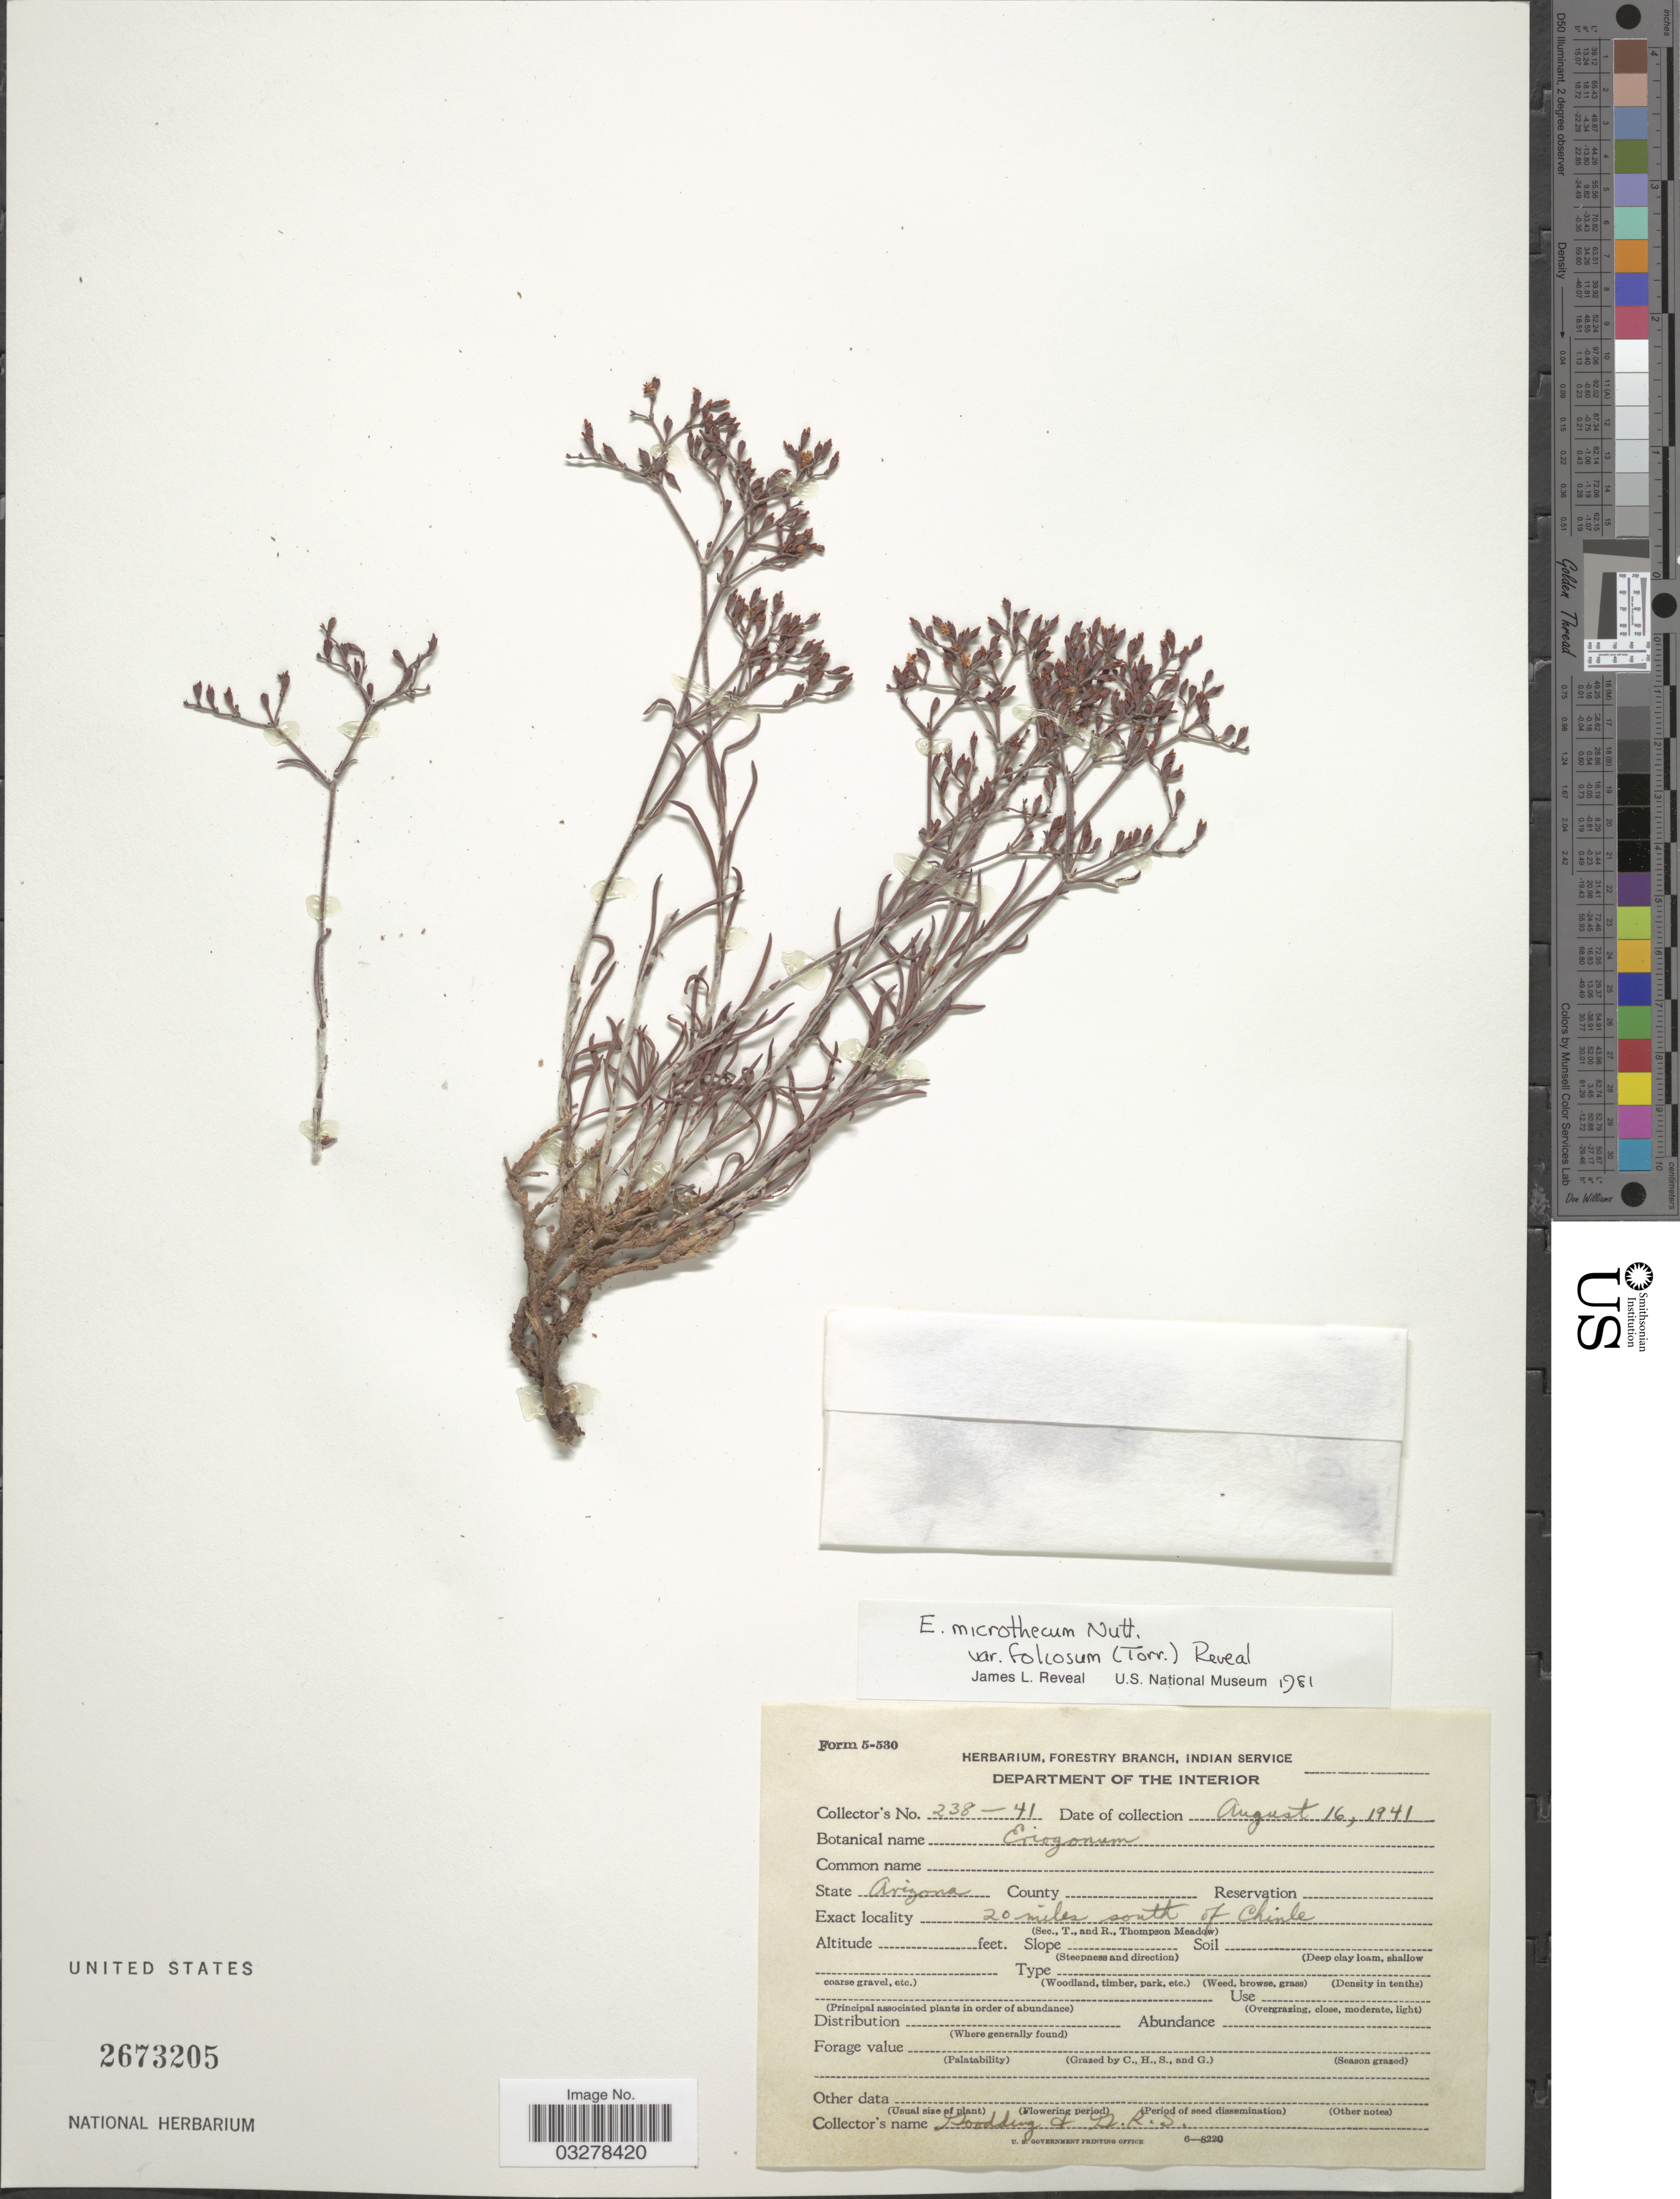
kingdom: Plantae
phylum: Tracheophyta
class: Magnoliopsida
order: Caryophyllales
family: Polygonaceae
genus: Eriogonum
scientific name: Eriogonum microtheca var. foliosum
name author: (Torr. & A. Gray) Reveal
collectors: Goodding & G. R. S.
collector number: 238-41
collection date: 1941-08-16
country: United States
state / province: Arizona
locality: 20 miles south of Chinle. (Sec., T., and R., Thompson Meadow).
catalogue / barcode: US 2673205